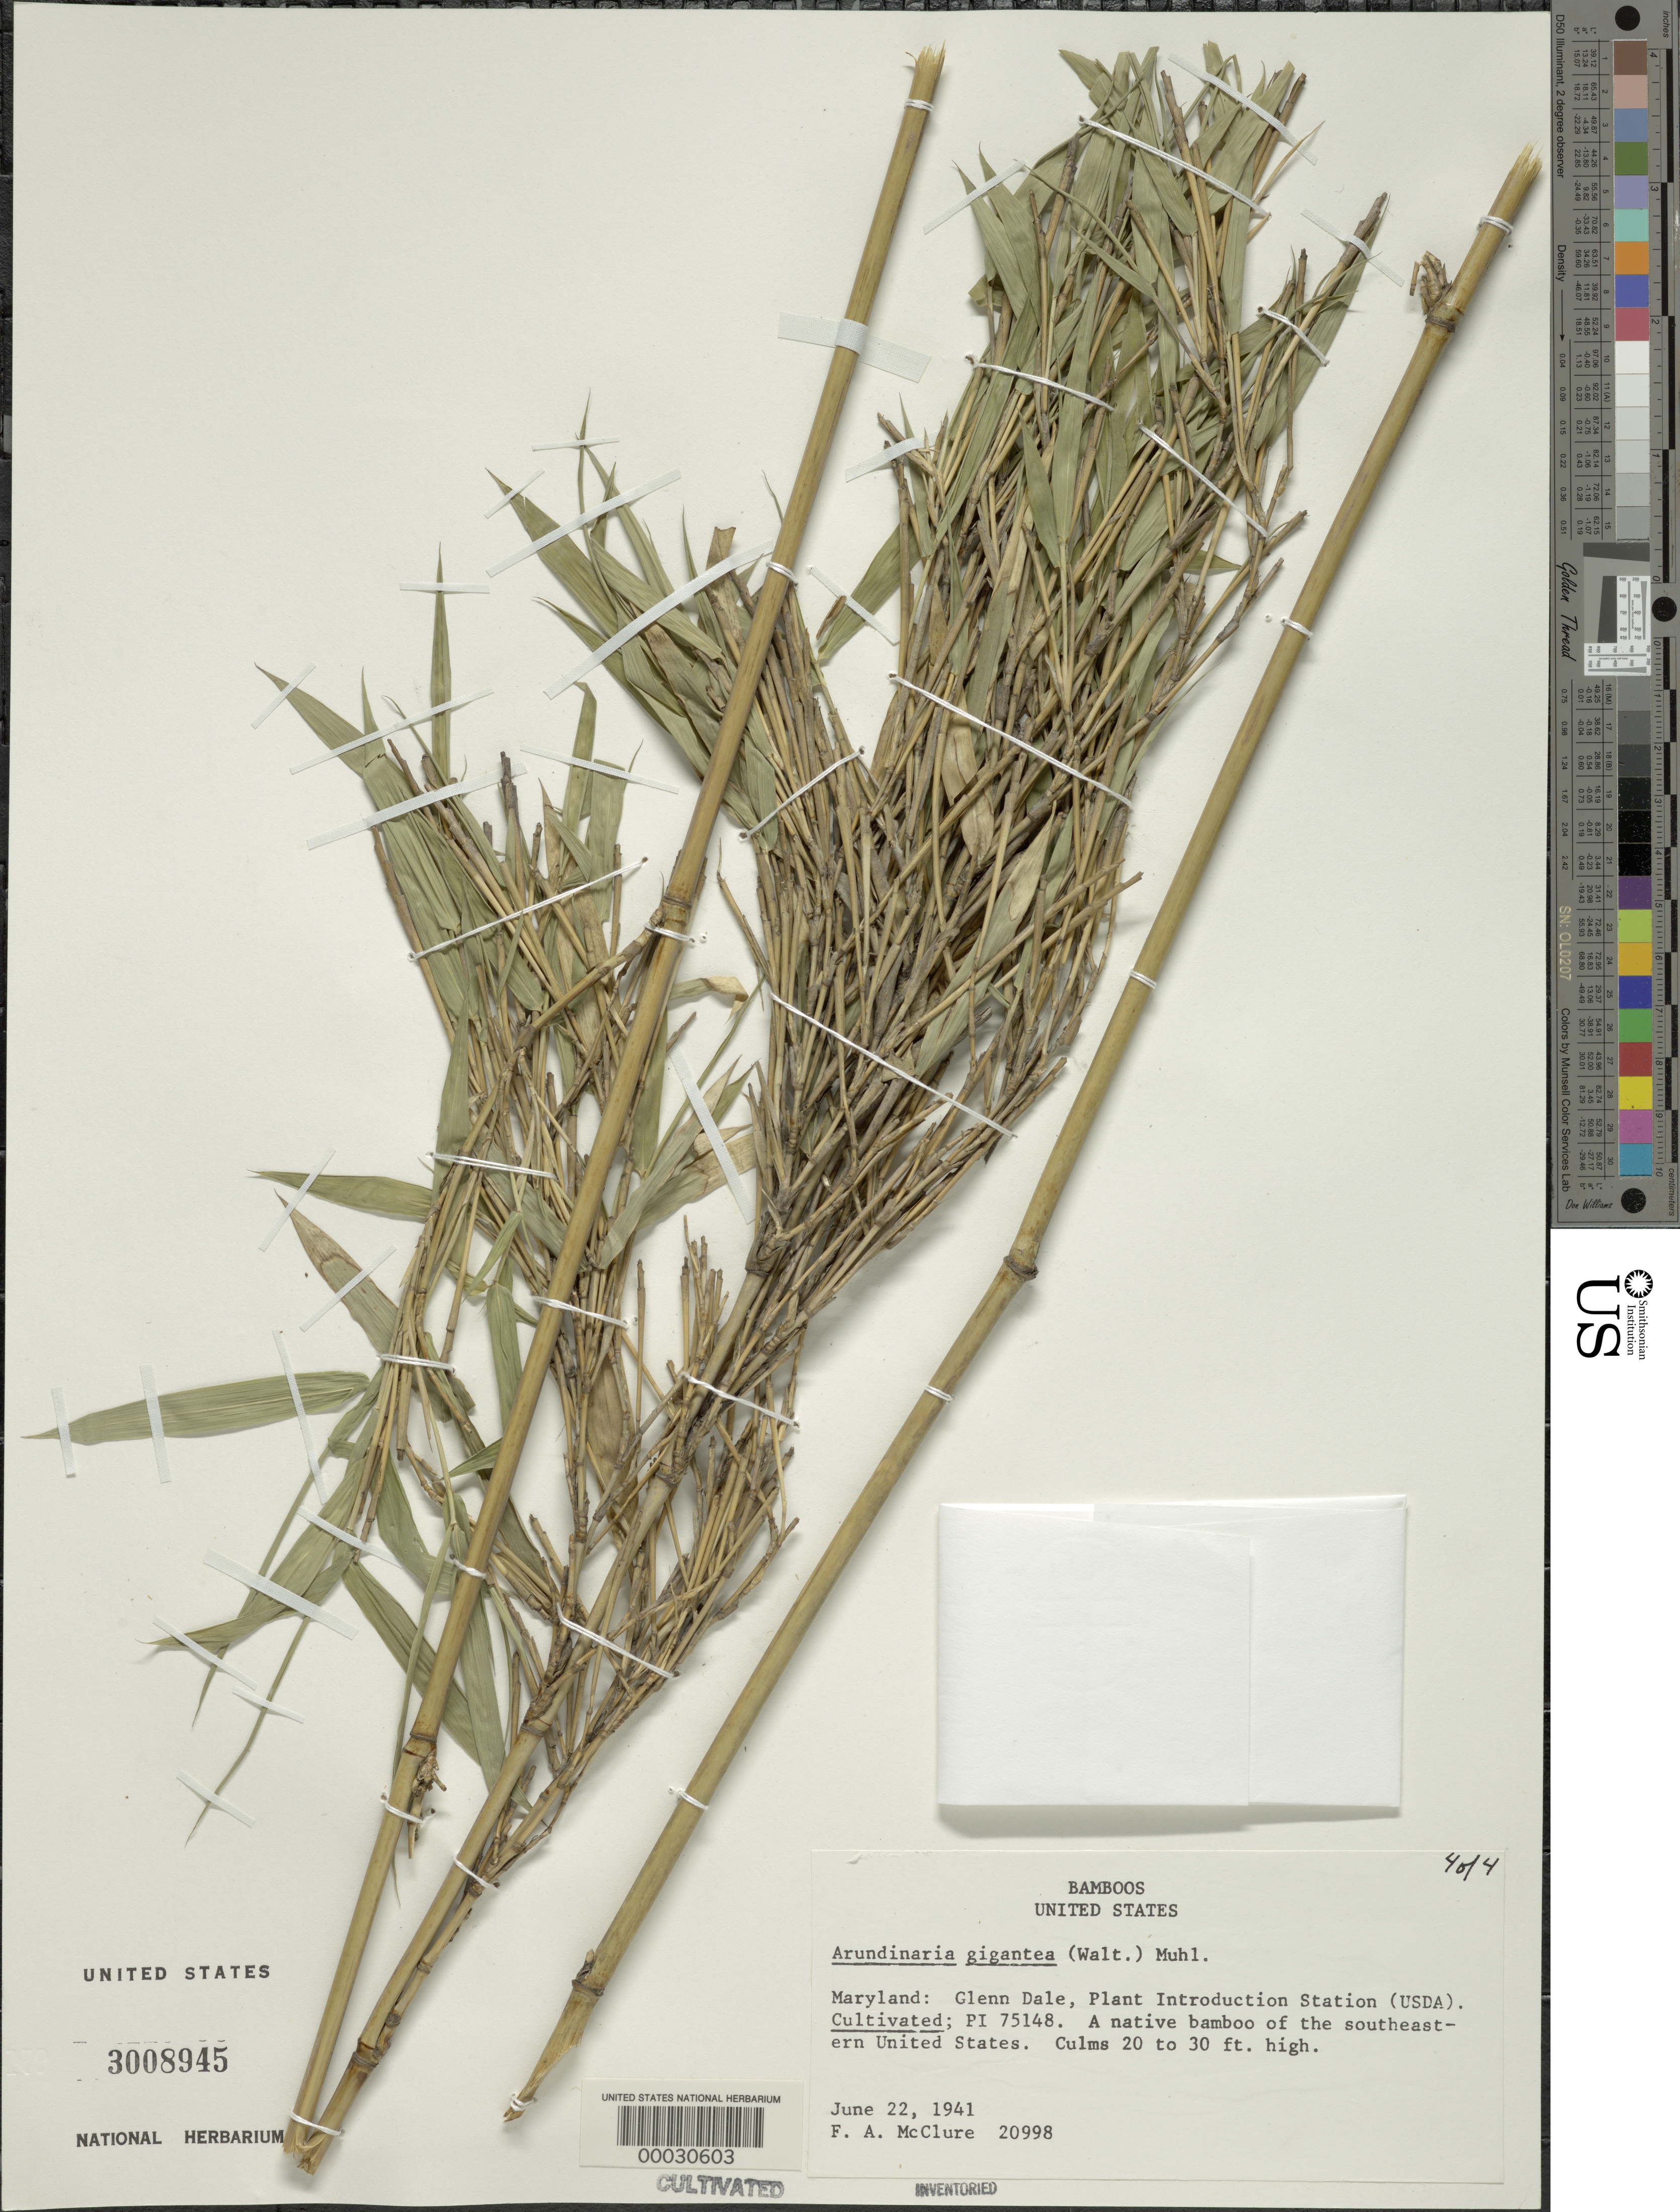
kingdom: Plantae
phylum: Tracheophyta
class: Liliopsida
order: Poales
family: Poaceae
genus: Arundinaria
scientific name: Arundinaria gigantea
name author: (Walter) Muhl.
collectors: F. A. McClure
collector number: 20998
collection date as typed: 22 Jun 1941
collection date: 1941-06-22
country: United States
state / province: Maryland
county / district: Prince George's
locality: Usda plant introduction station - glenn dale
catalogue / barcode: US 3008945